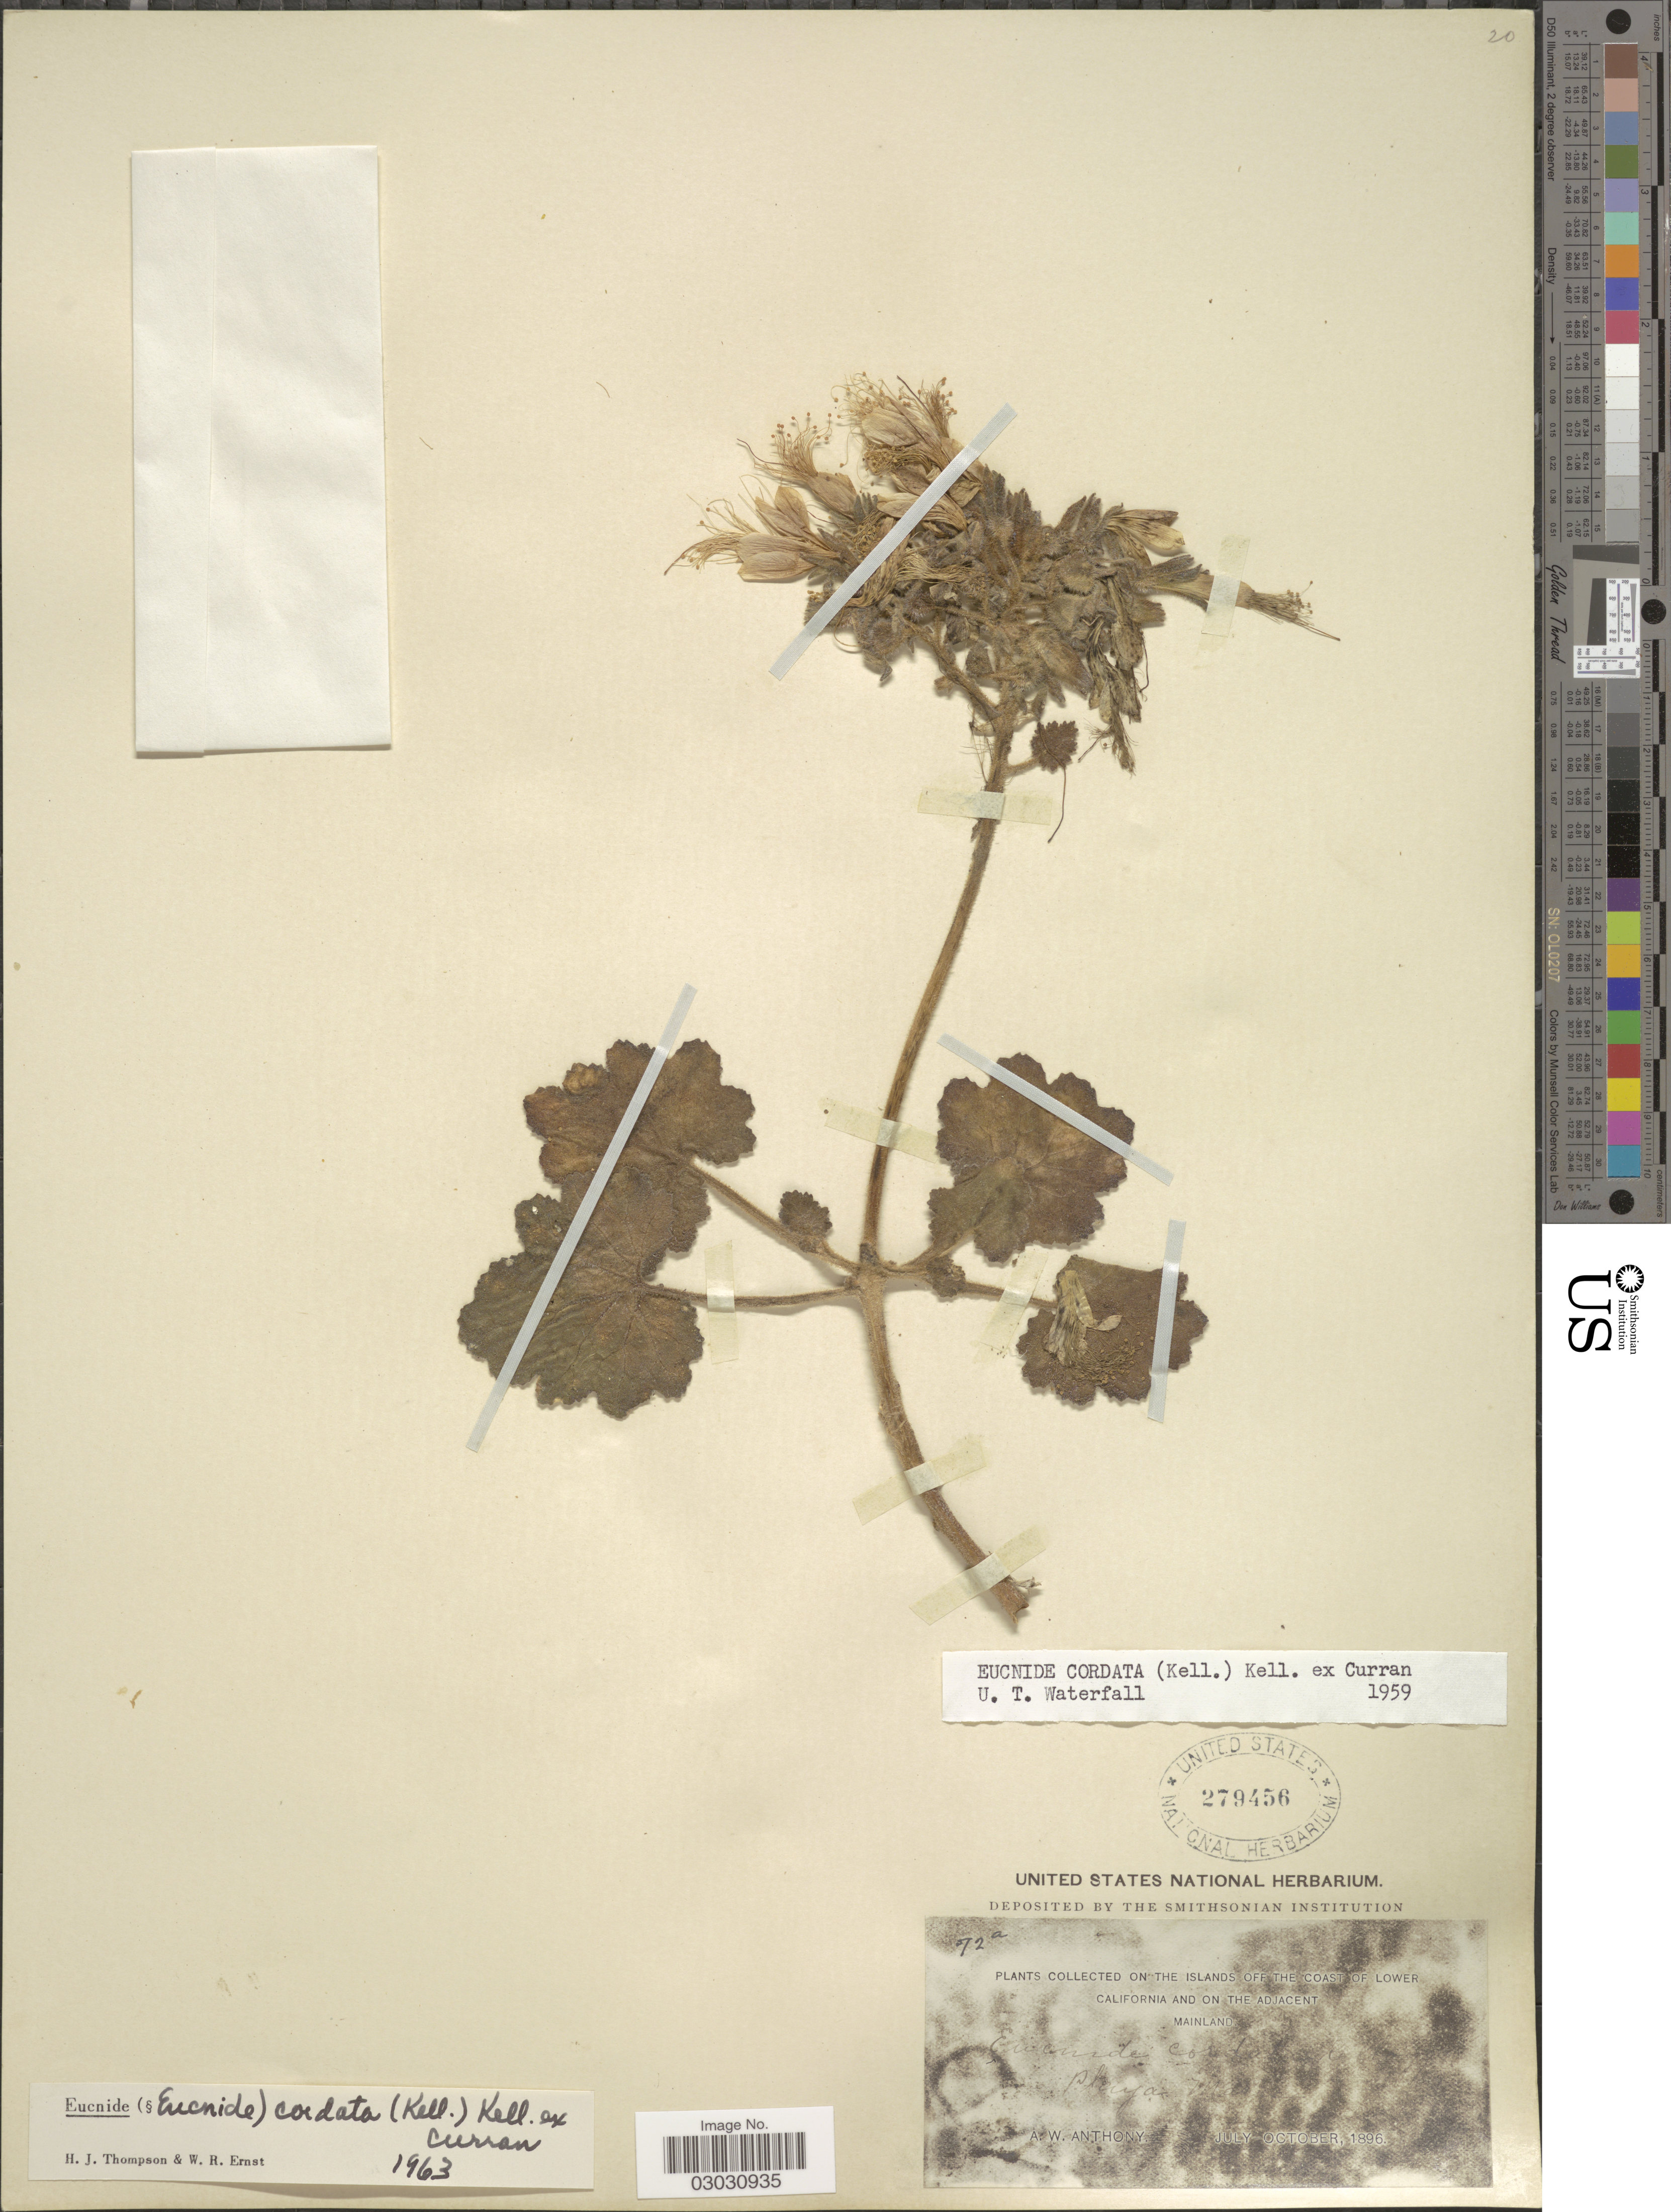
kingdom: Plantae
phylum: Tracheophyta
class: Magnoliopsida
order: Cornales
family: Loasaceae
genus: Eucnide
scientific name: Eucnide cordata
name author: (Kell.) Kellogg ex Curran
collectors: A. W. Anthony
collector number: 72a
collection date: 1896-07/1896-10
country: Mexico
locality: Islands off the coast of Lower California and on the adjacent mainland. Playa Maria.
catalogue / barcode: US 279456